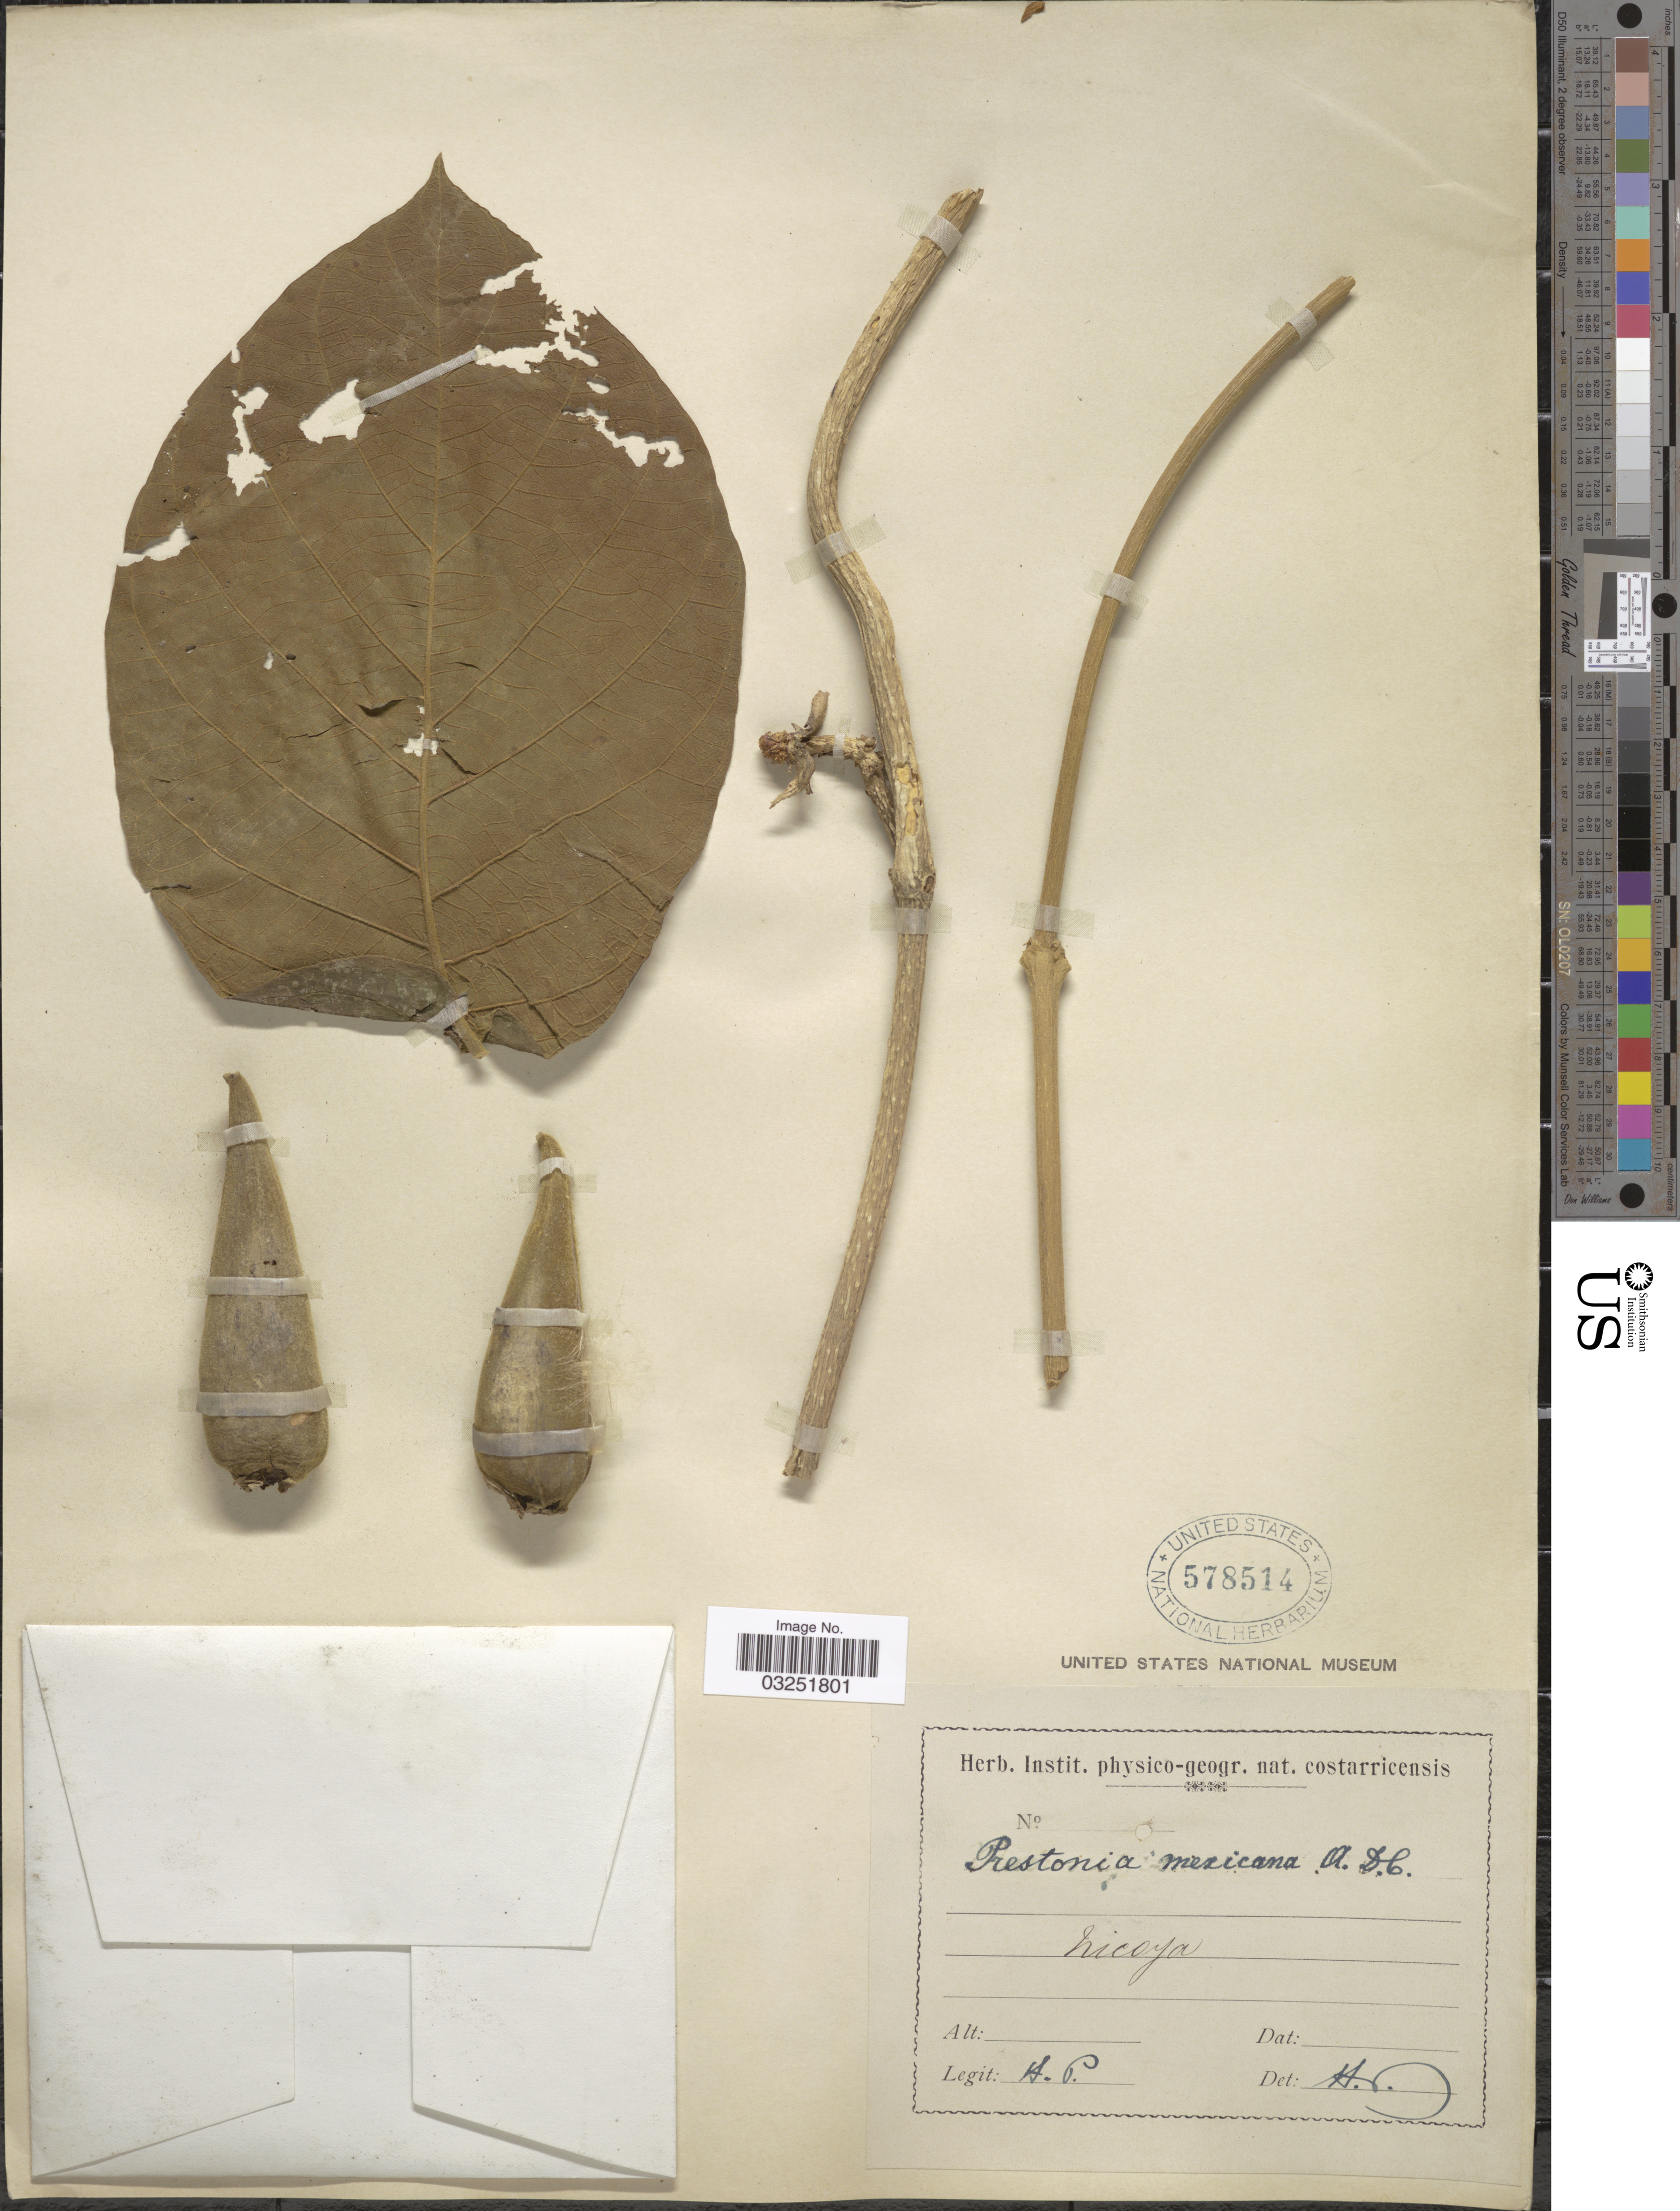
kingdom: Plantae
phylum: Tracheophyta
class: Magnoliopsida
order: Gentianales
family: Apocynaceae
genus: Prestonia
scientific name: Prestonia mexicana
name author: DC.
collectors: H. P.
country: Costa Rica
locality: Nicoya.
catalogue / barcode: US 578514